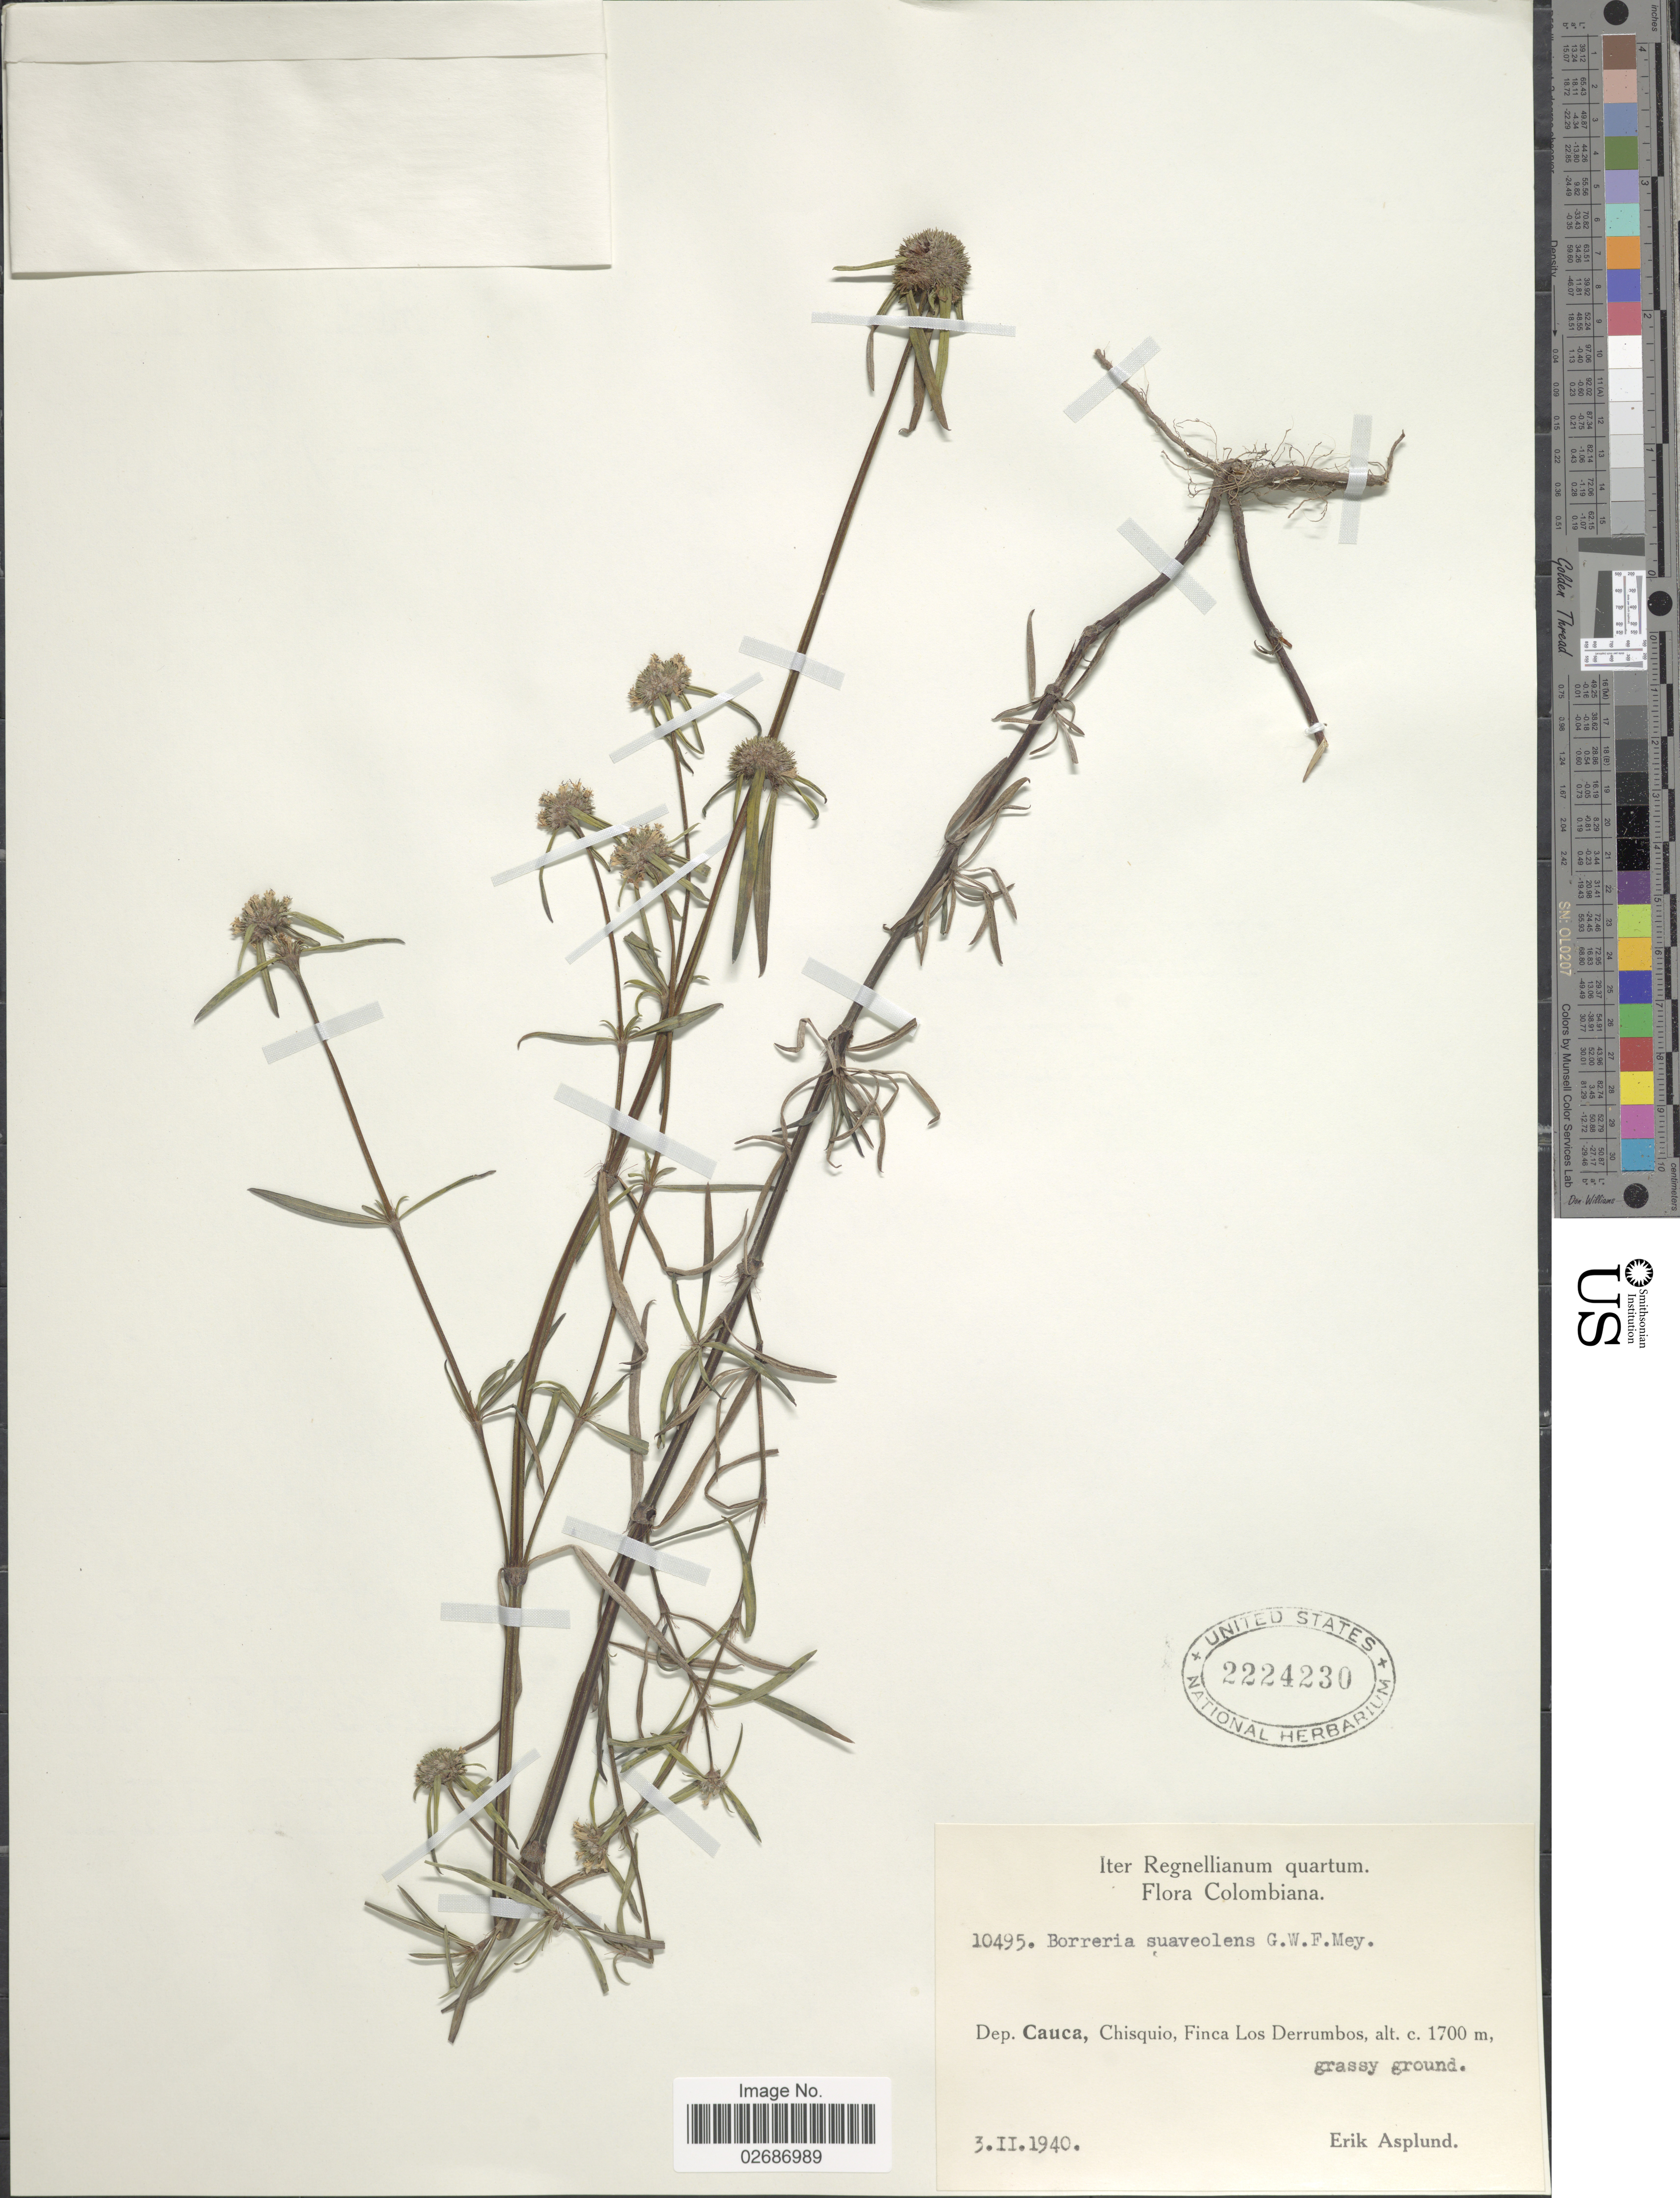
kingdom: Plantae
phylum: Tracheophyta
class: Magnoliopsida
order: Gentianales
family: Rubiaceae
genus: Borreria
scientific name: Borreria suaveolens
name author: G. Mey.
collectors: E. Asplund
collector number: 10495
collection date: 1940-02-03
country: Colombia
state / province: Cauca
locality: Chisquio, Finca Los Derrumbos, grassy ground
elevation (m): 1700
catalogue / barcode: US 2224230